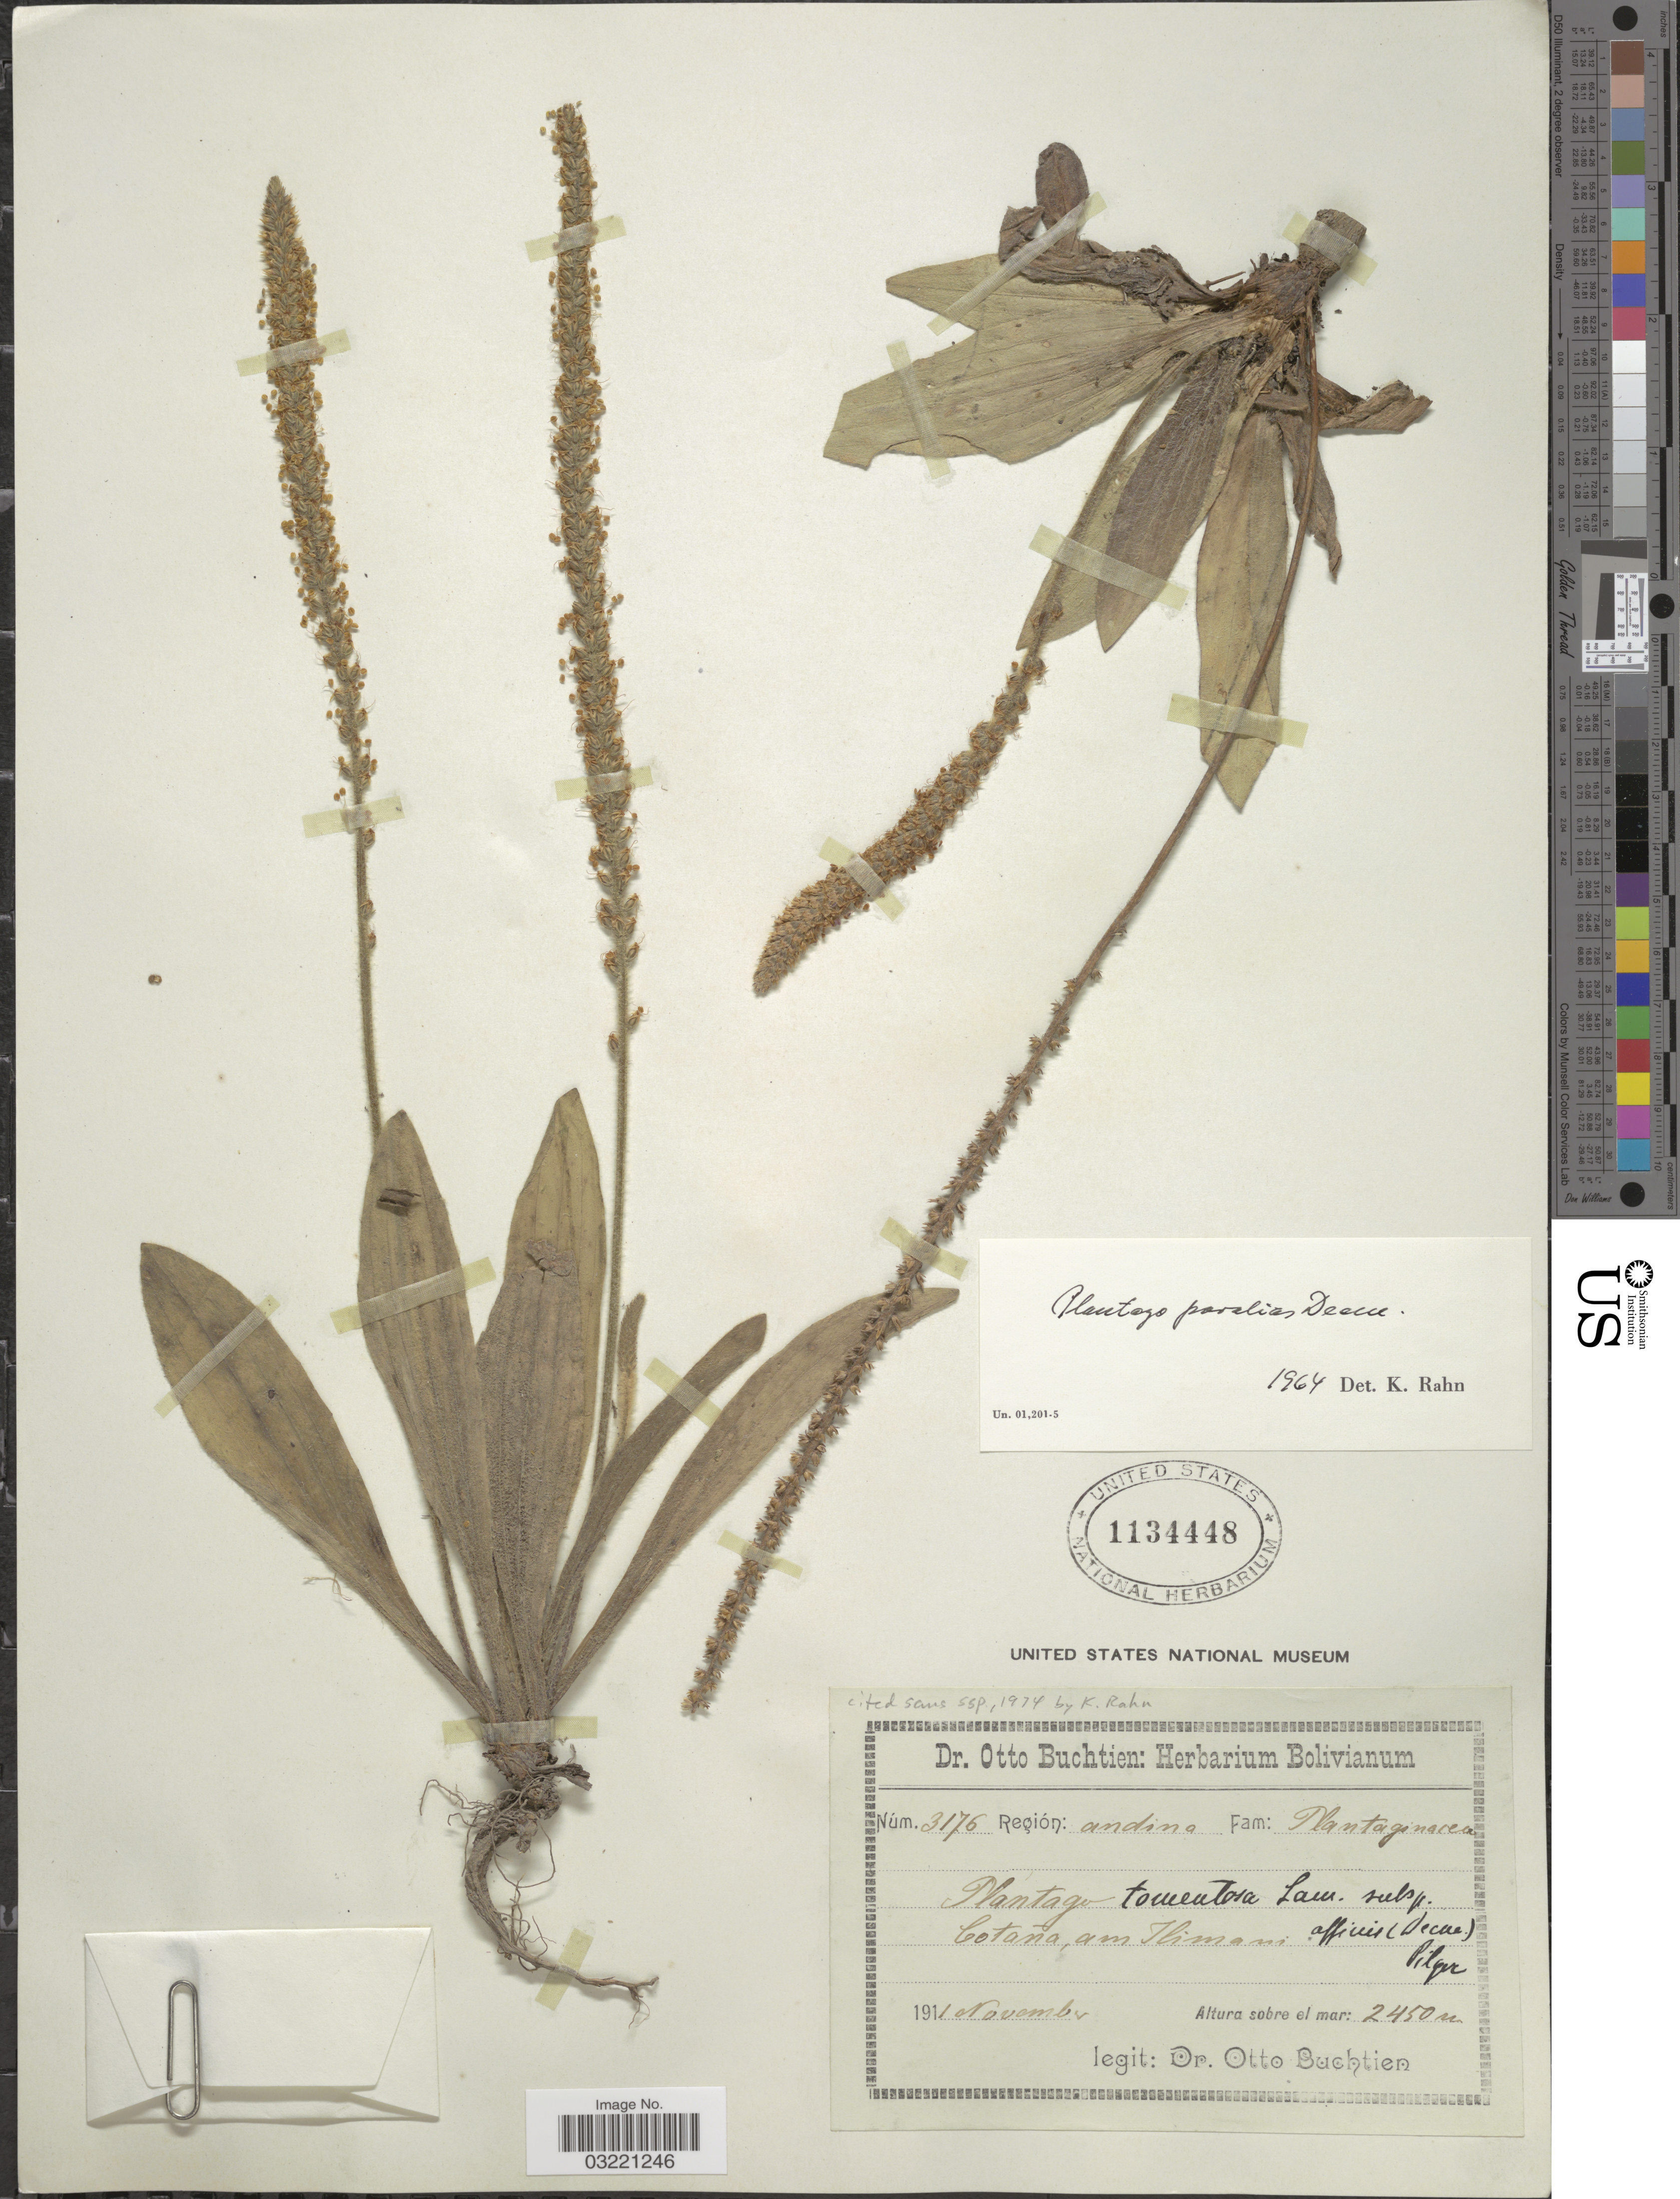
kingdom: Plantae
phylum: Tracheophyta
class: Magnoliopsida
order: Lamiales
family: Plantaginaceae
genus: Plantago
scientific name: Plantago tomentosa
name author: Lam.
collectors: O. Buchtien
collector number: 3176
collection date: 1911-11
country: Bolivia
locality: Cotaña, am Ilimani.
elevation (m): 2450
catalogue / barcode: US 1134448